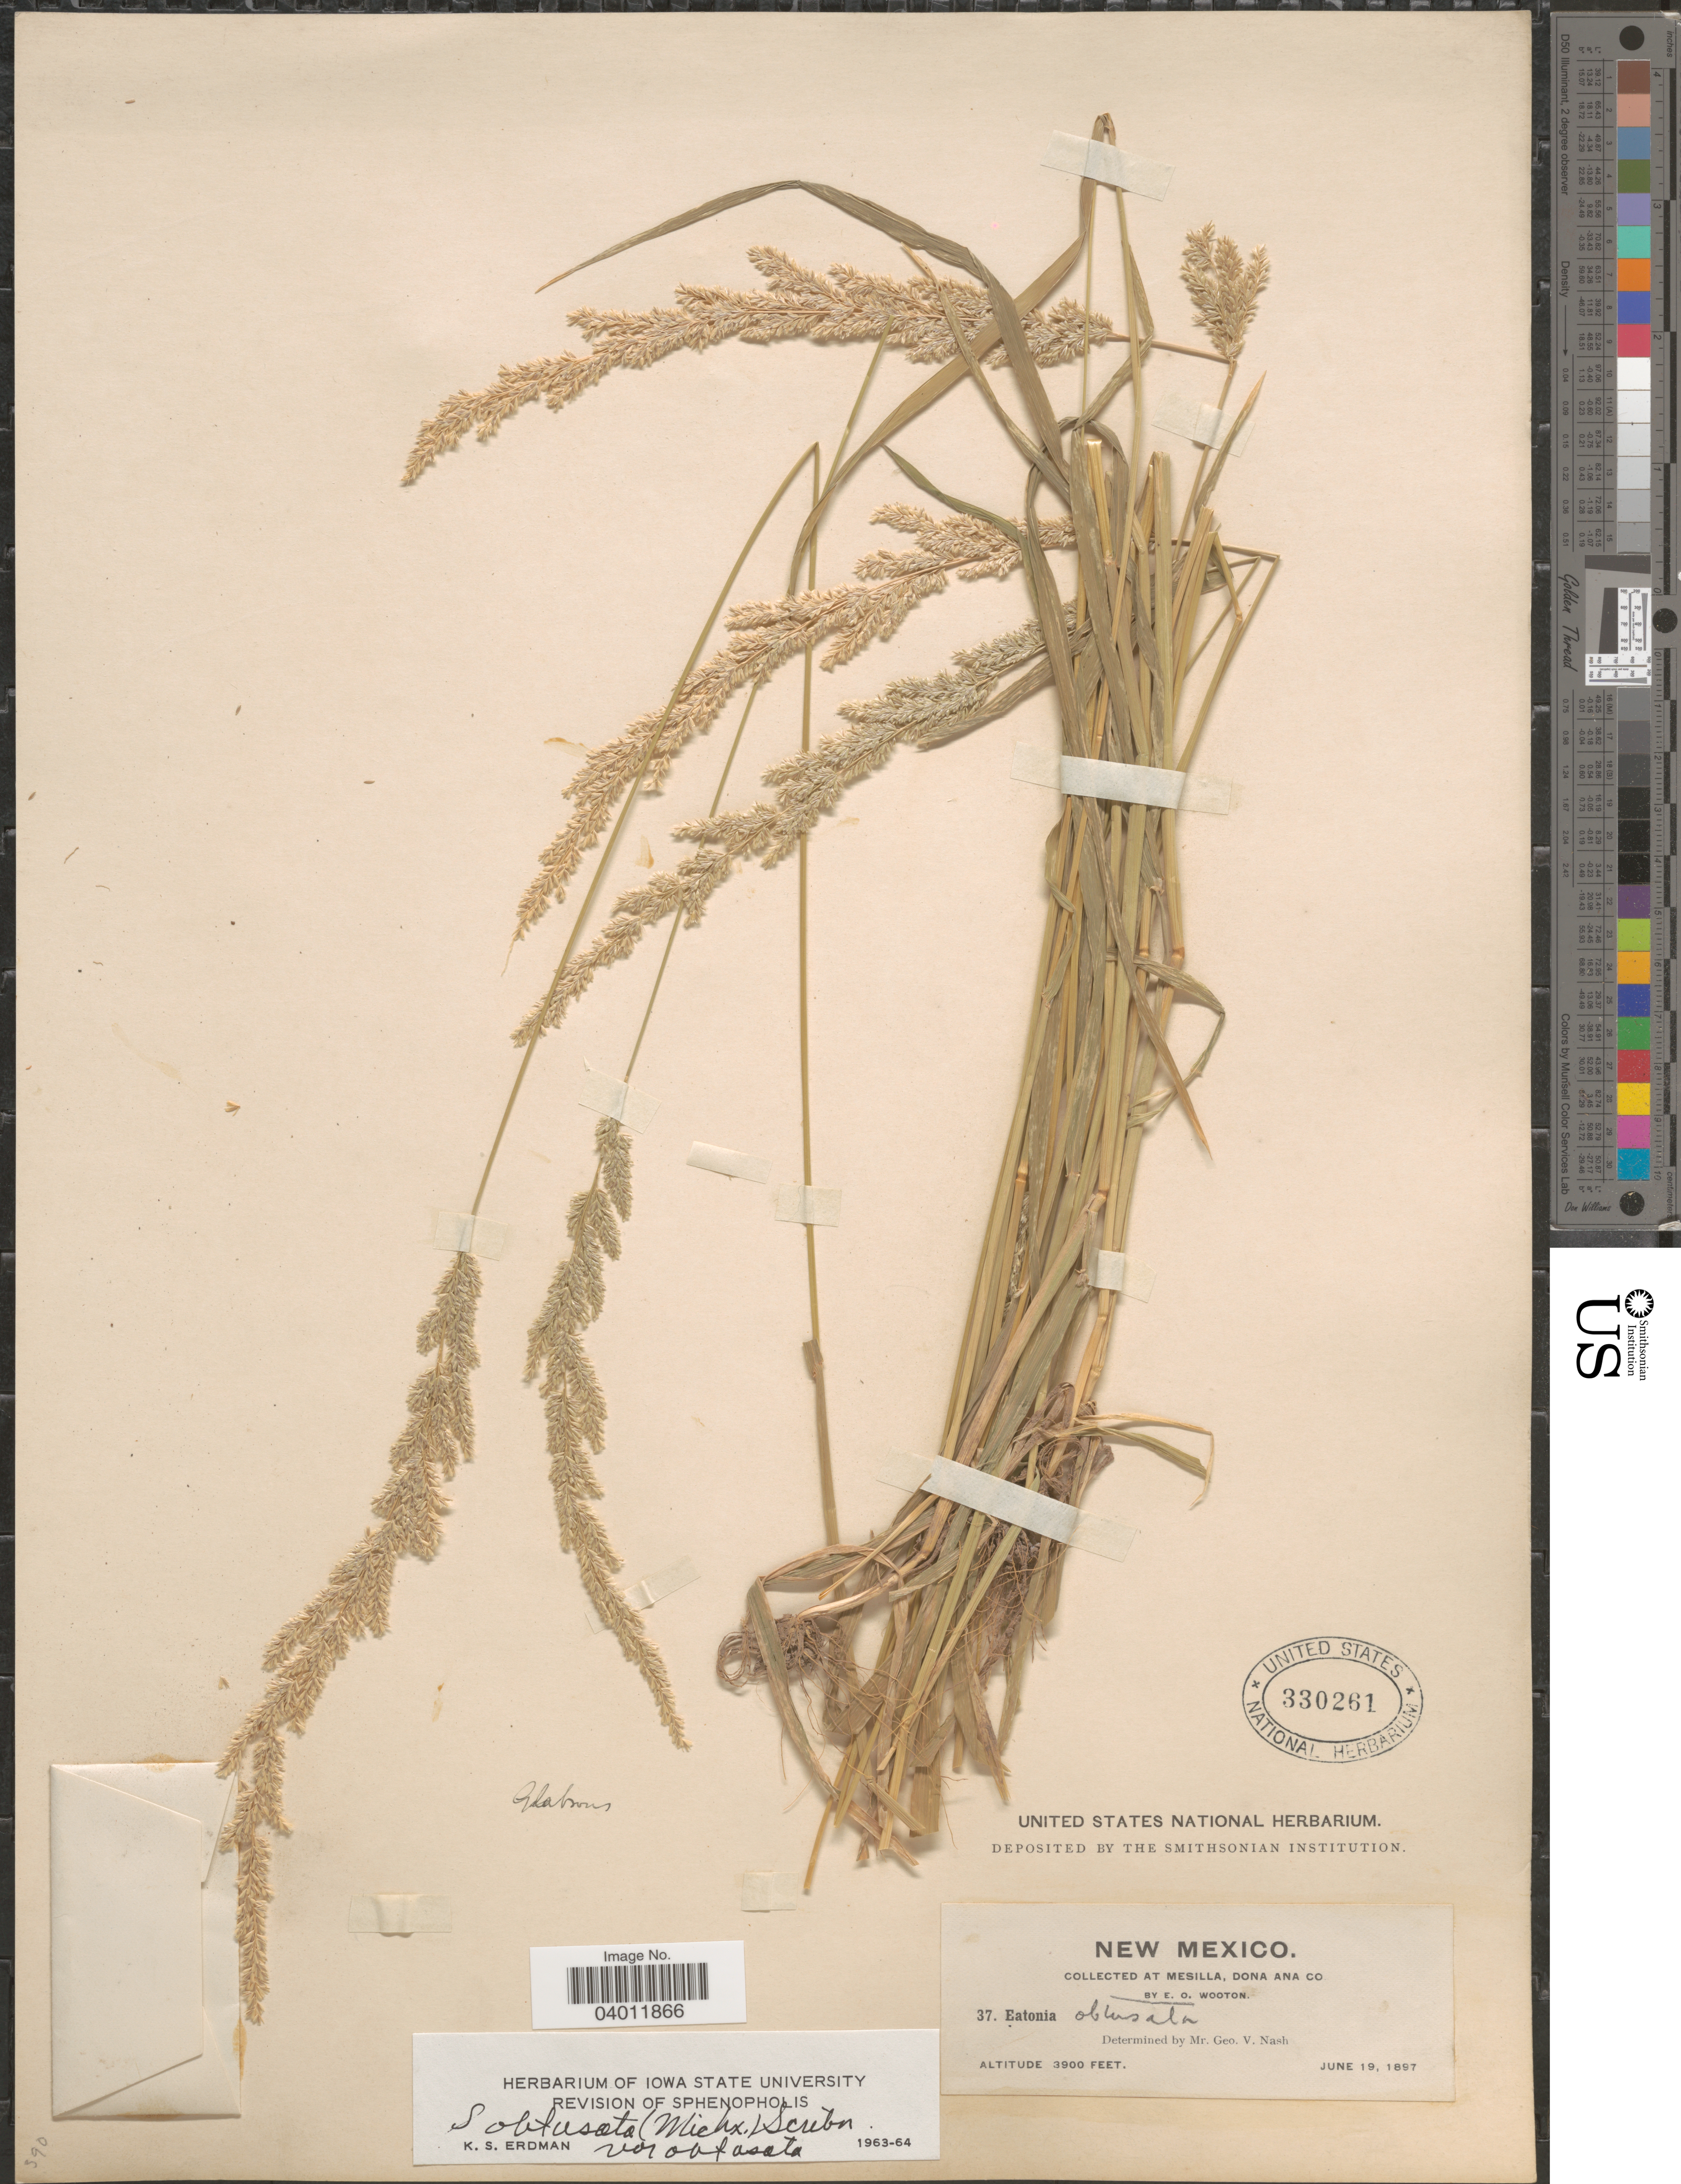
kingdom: Plantae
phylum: Tracheophyta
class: Liliopsida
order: Poales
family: Poaceae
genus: Sphenopholis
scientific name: Sphenopholis obtusata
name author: (Michx.) Scribn.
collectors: E. O. Wooton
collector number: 37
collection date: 1897-06-19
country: United States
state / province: New Mexico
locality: Mesilla, Dona Ana Co.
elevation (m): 1189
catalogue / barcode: US 330261